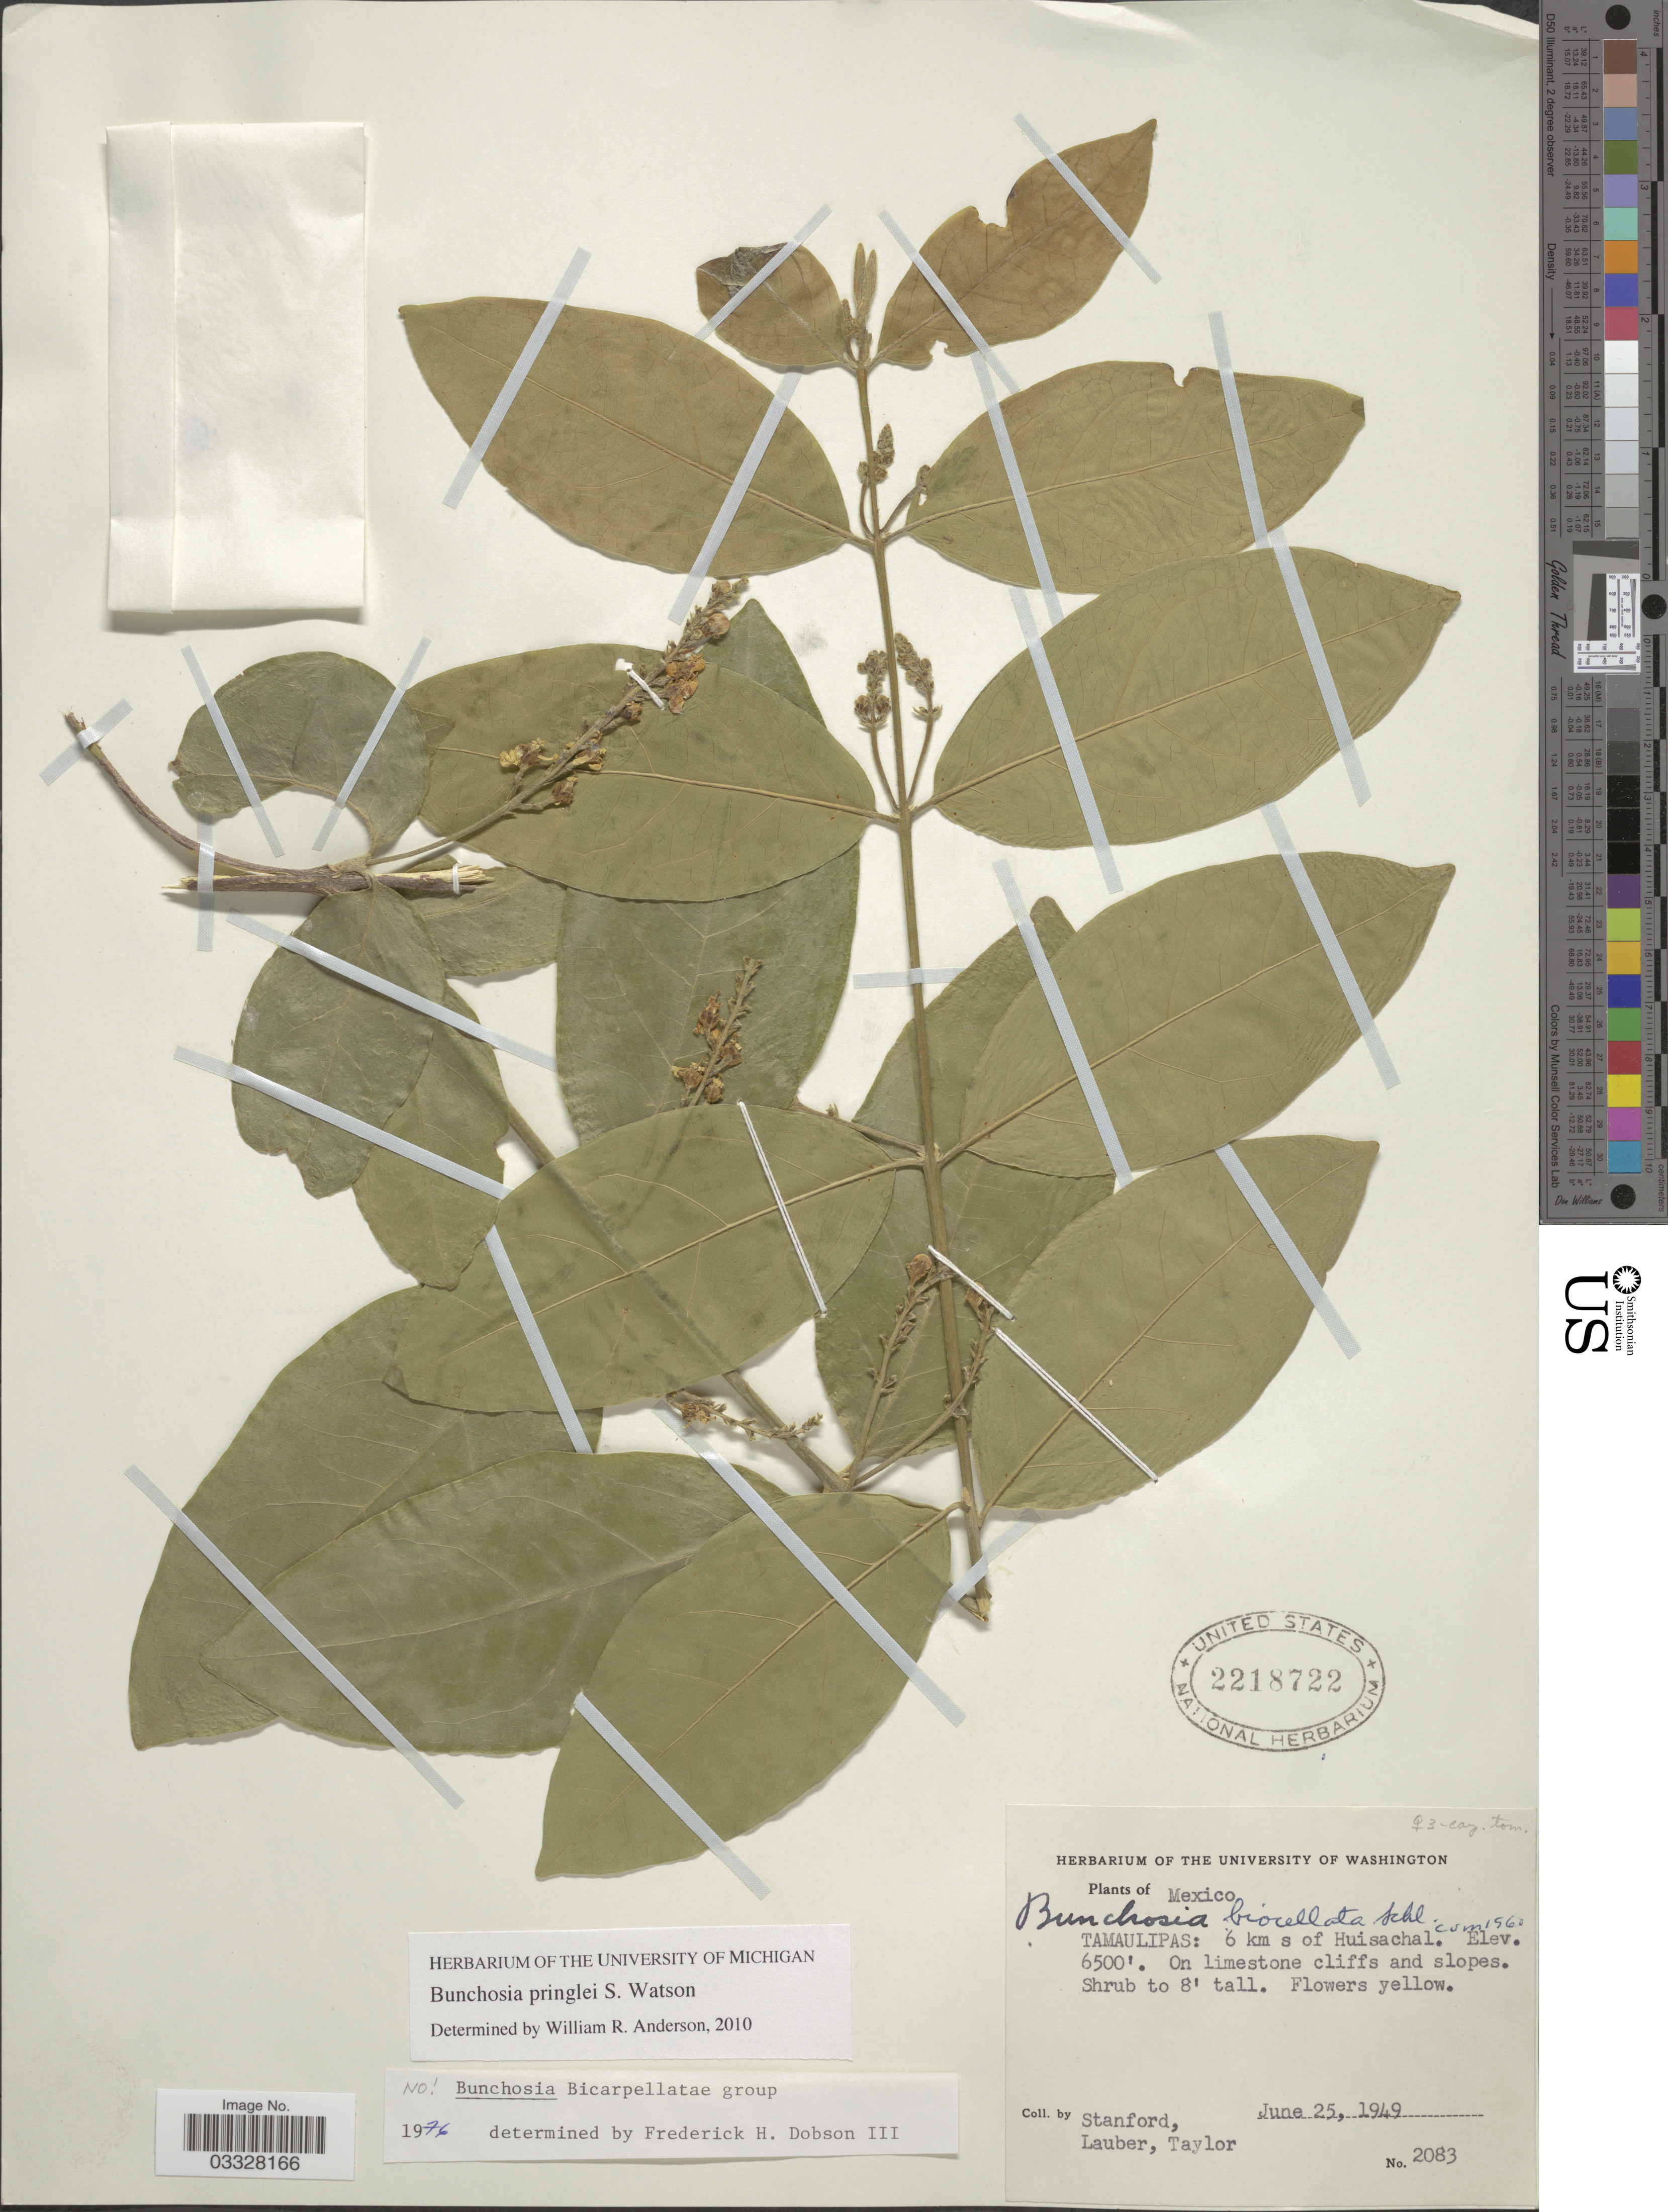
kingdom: Plantae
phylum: Tracheophyta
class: Magnoliopsida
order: Malpighiales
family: Malpighiaceae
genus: Bunchosia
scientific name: Bunchosia pringlei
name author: S. Watson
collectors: -. Stanford, Lauber, -- & -- Taylor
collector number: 2083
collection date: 1949-06-25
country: Mexico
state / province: Tamaulipas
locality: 6 km s of Huisachal.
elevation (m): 1981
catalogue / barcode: US 2218722